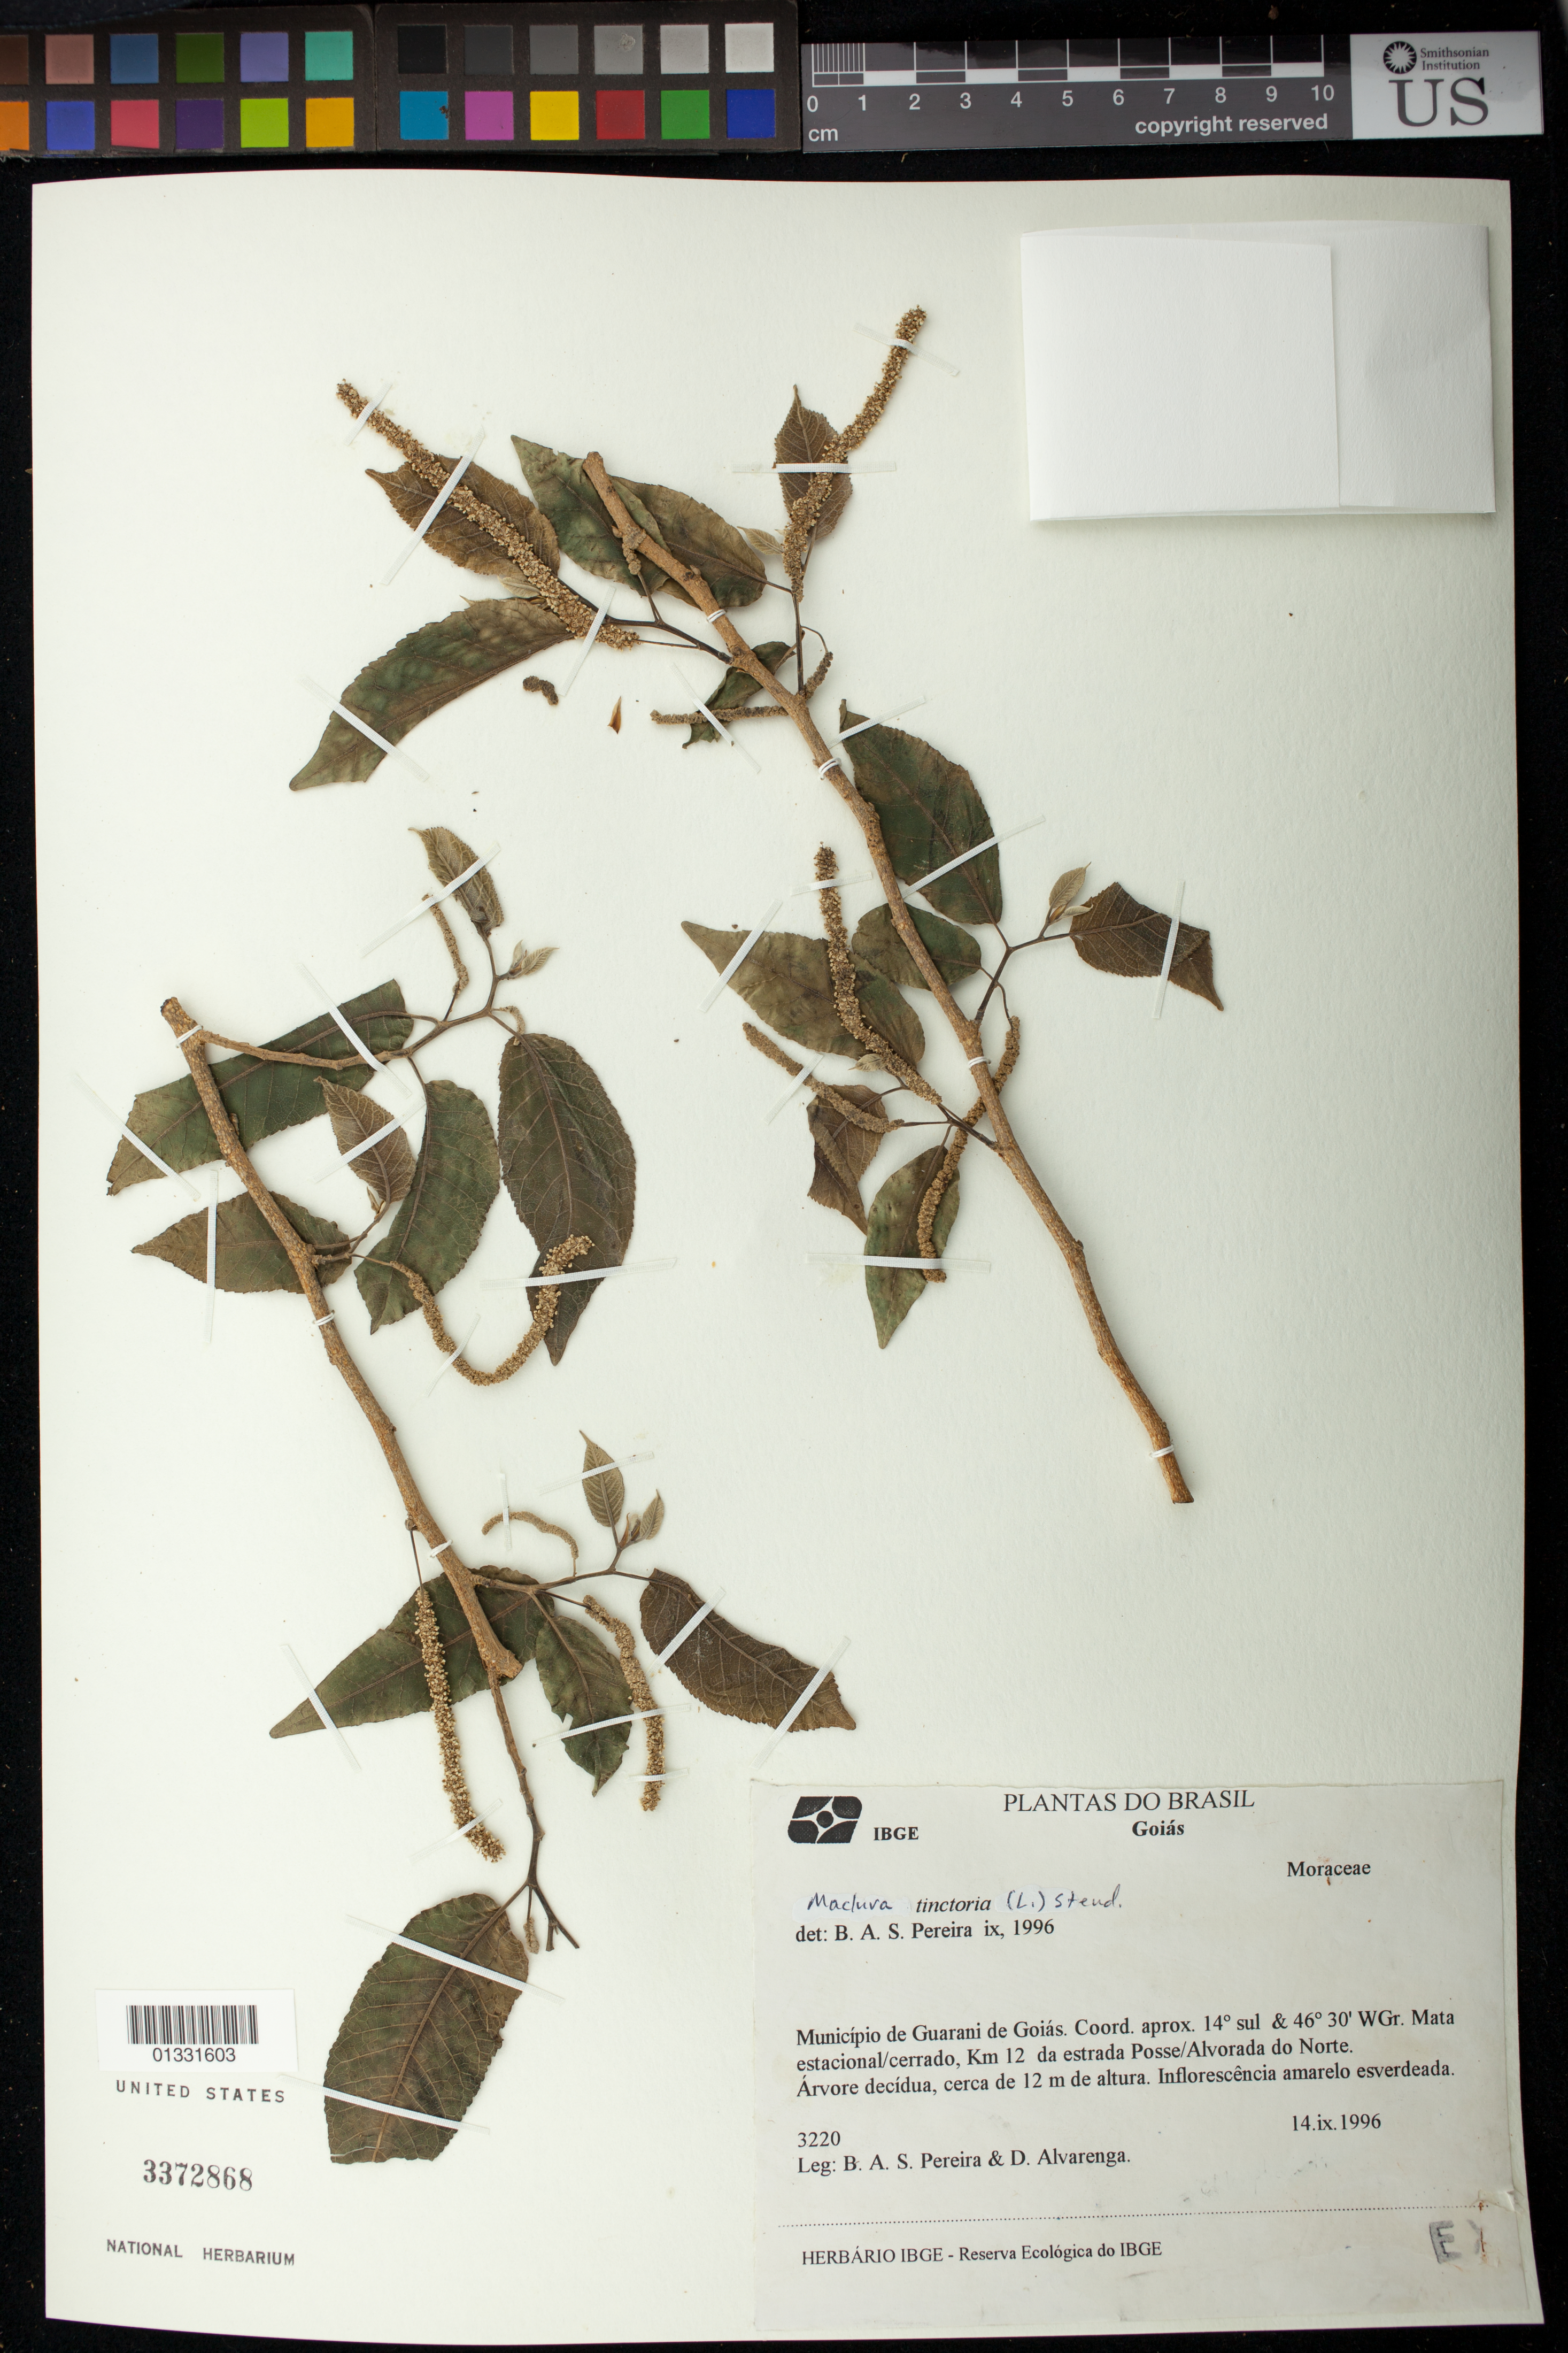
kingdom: Plantae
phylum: Tracheophyta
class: Magnoliopsida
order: Rosales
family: Moraceae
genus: Maclura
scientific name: Maclura tinctoria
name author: (L.) D. Don ex Steud.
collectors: B. A. S. Pereira & D. Alvarenga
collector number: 3220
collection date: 1996-09-14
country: Brazil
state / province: Goiás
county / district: Guarani de Goiás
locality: km 12 da estrada Posse/Alvorada do Norte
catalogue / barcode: US 3372868